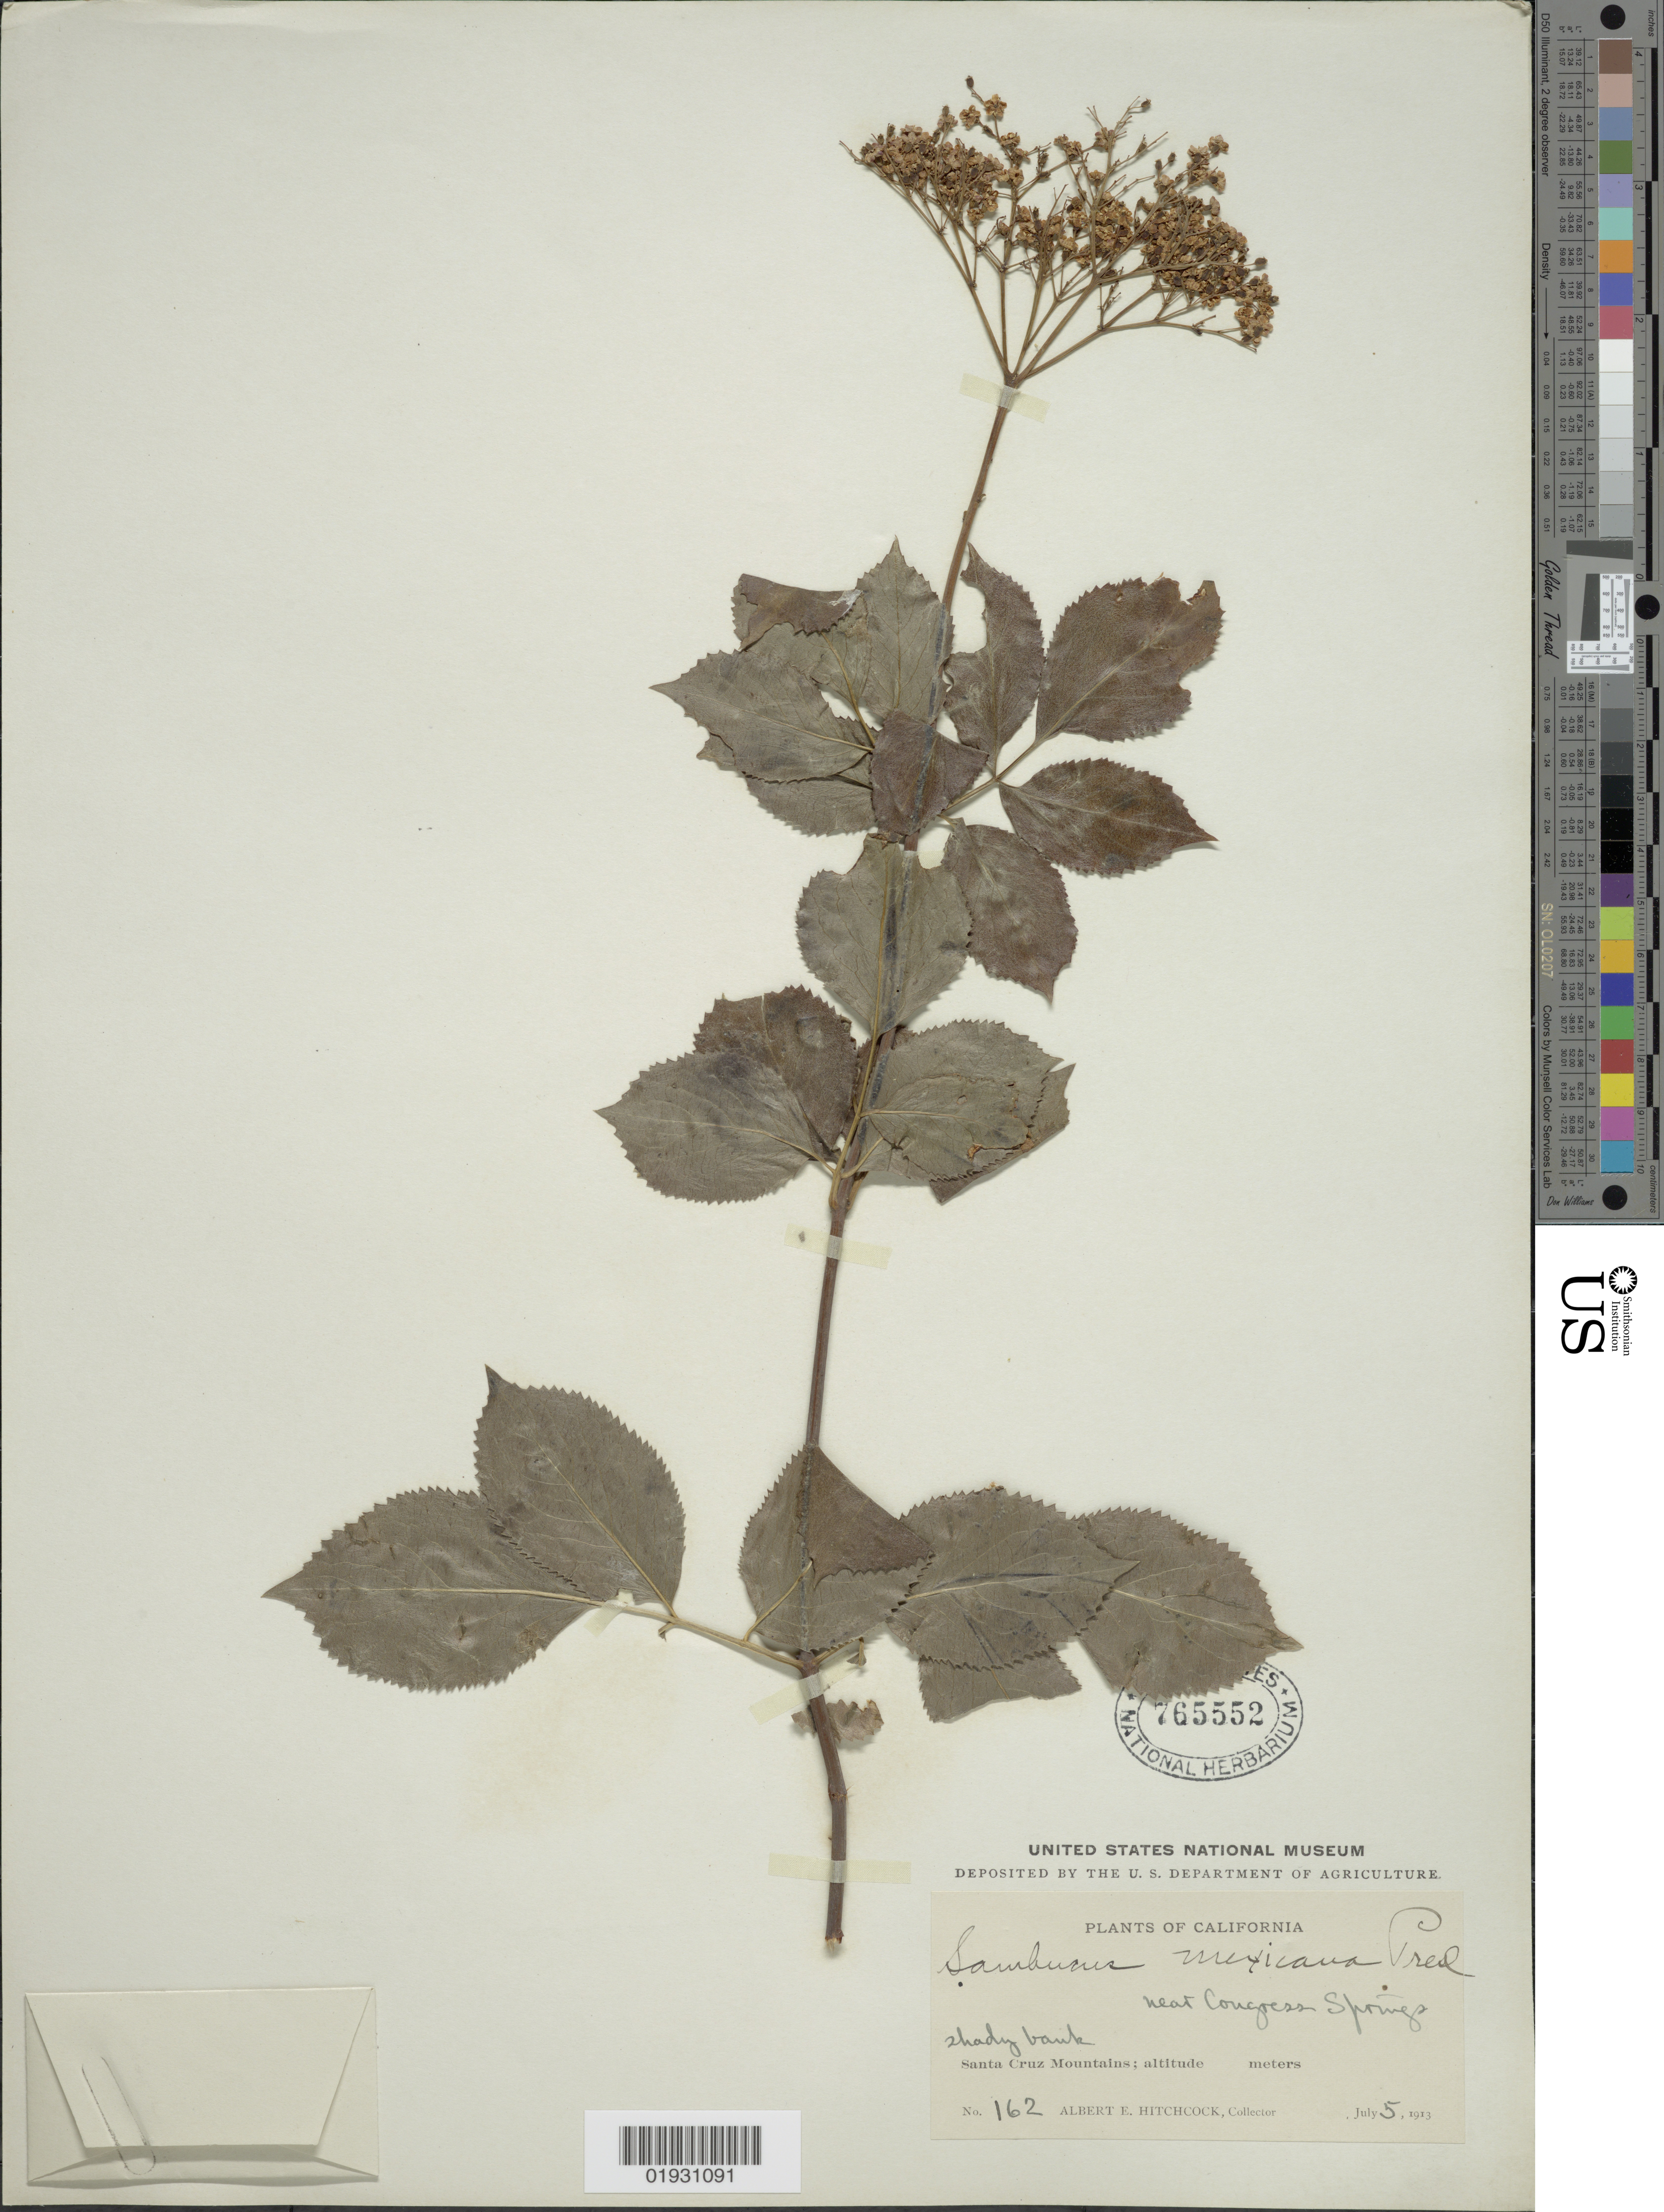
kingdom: Plantae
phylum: Tracheophyta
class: Magnoliopsida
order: Dipsacales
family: Viburnaceae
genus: Sambucus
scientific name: Sambucus mexicana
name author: C. Presl ex DC.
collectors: A. Hitchcock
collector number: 162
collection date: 1913-07-05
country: United States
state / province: California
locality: Near Congress Springs. Santa Cruz Mountains.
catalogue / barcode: US 765552